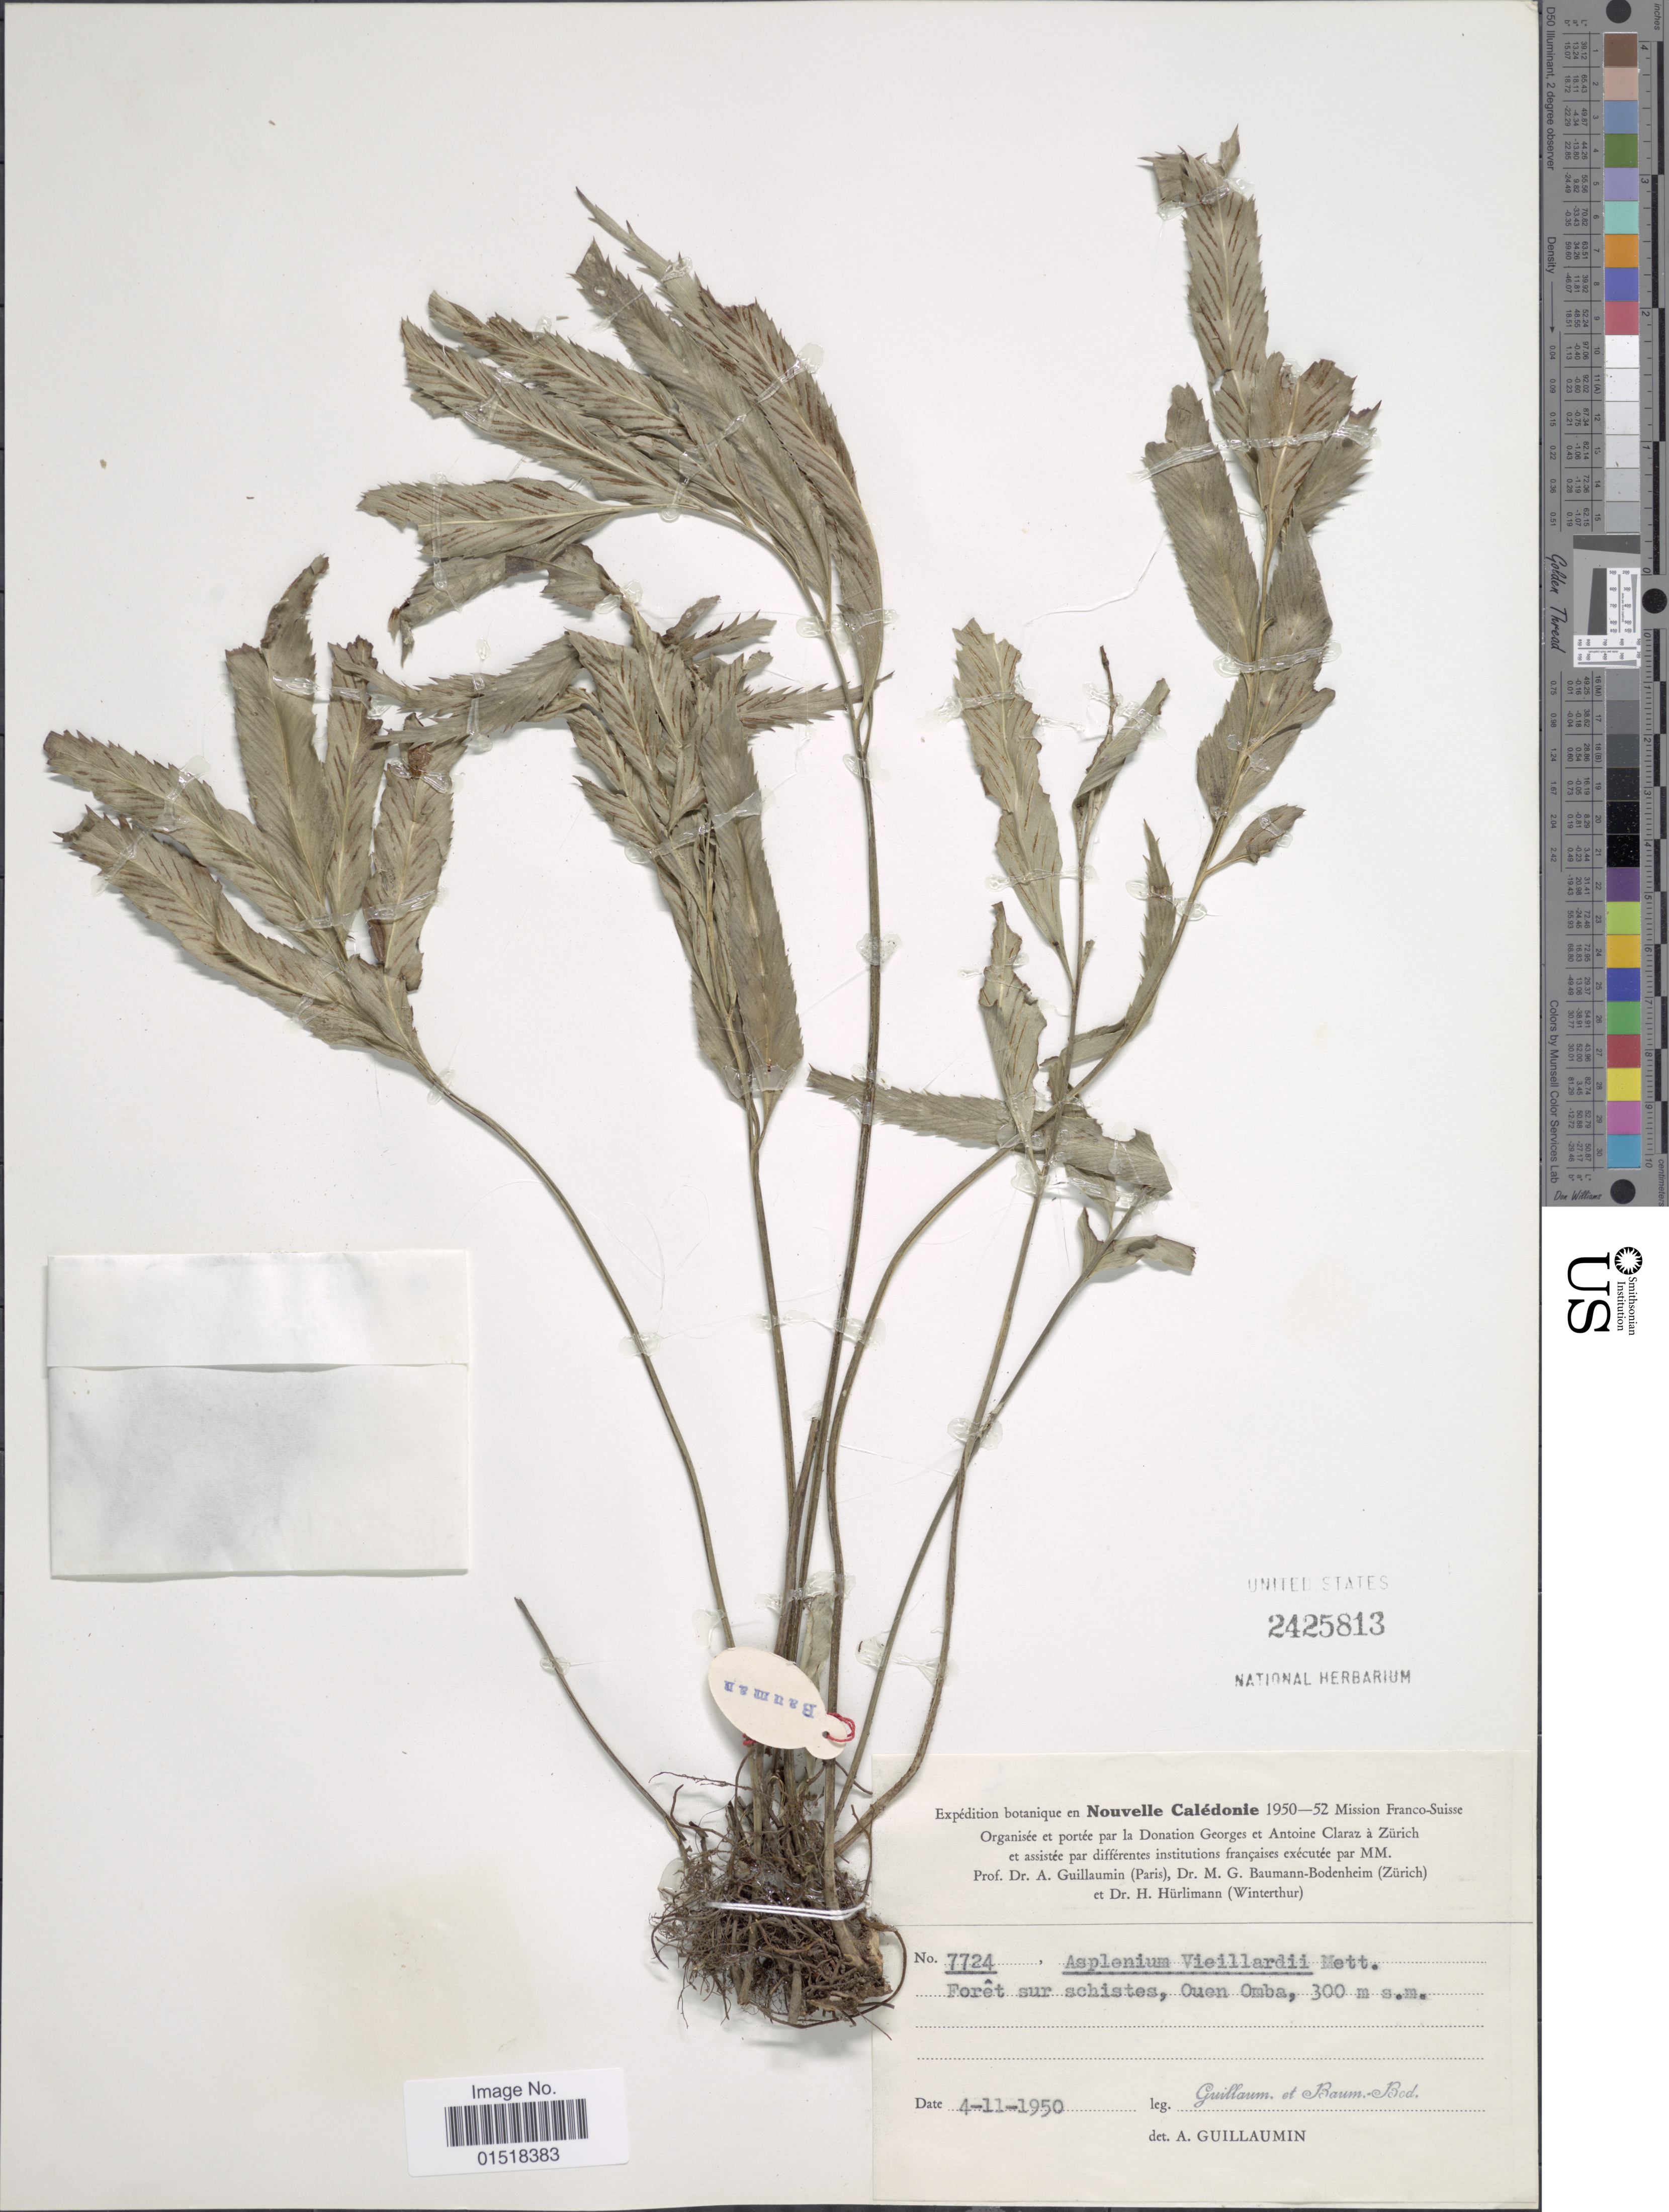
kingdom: Plantae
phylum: Tracheophyta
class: Polypodiopsida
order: Polypodiales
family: Aspleniaceae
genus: Asplenium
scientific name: Asplenium vieillardii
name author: Mett.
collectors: A. Guillaumin & M. G. Baumann-Bodenheim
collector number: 7724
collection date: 1950-11-04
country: New Caledonia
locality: Forêt sur schistes, Ouen Omba.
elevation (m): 300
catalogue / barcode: US 2425813